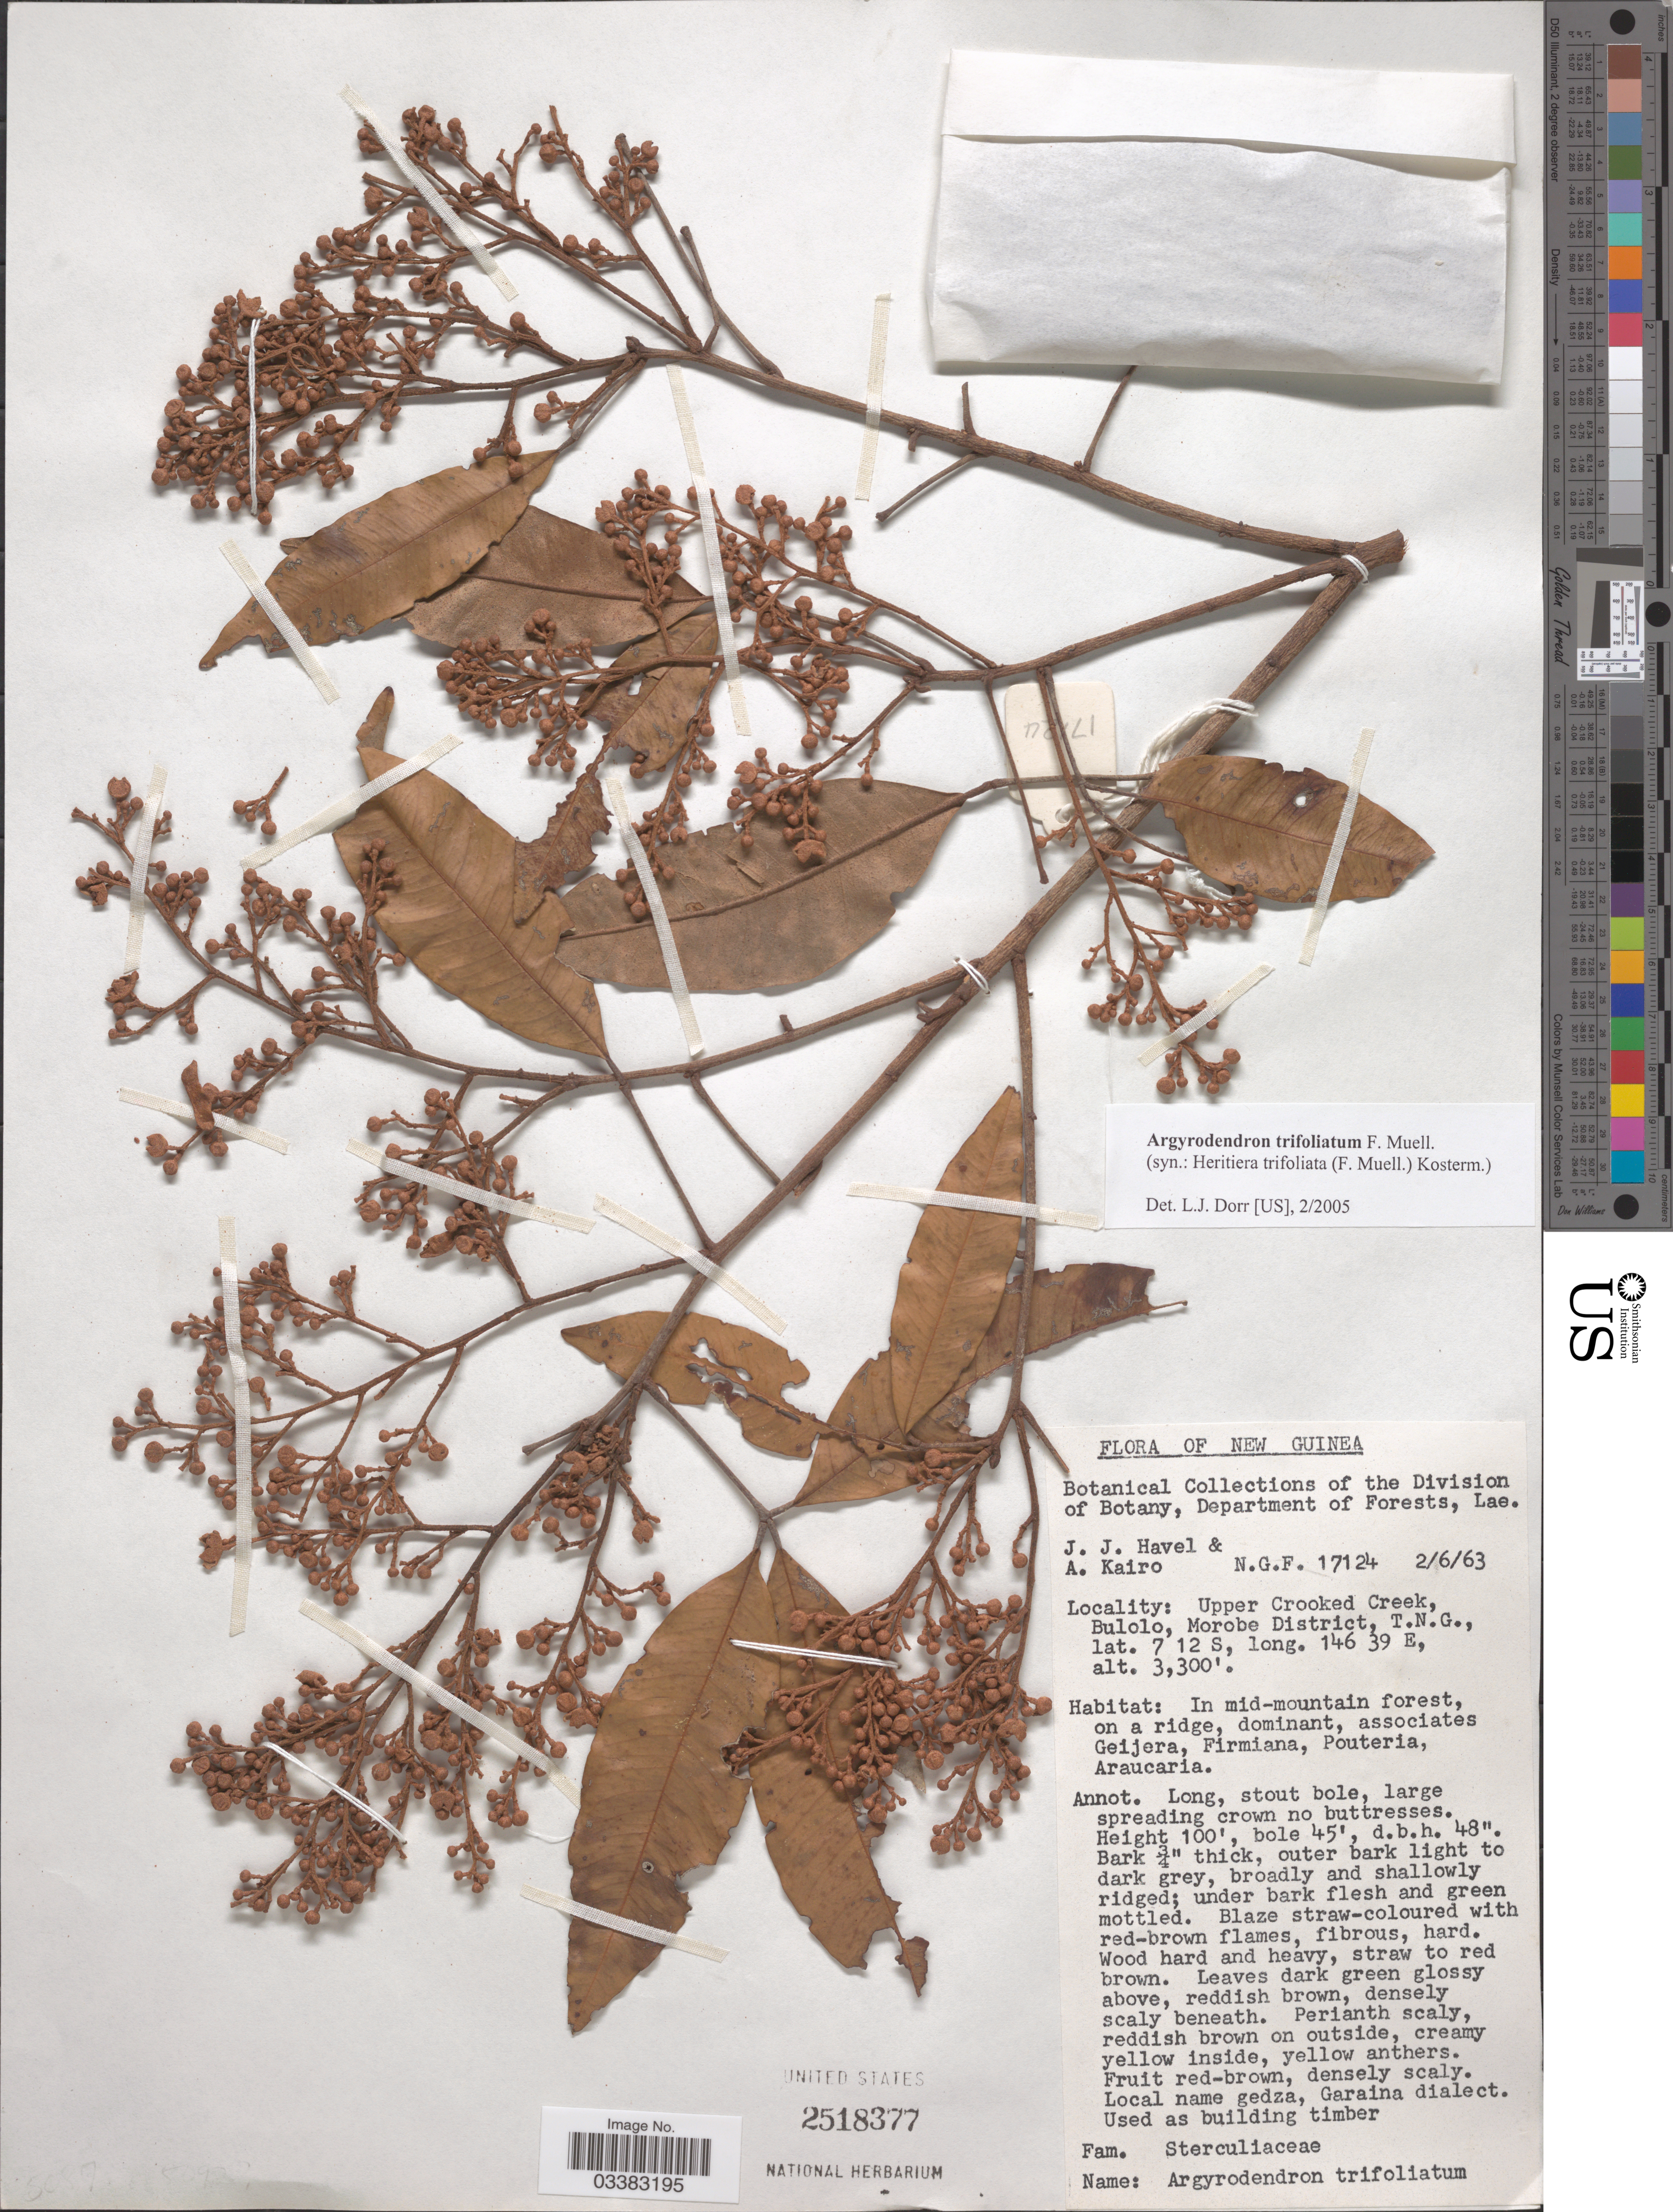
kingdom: Plantae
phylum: Tracheophyta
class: Magnoliopsida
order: Malvales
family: Malvaceae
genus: Argyrodendron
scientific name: Argyrodendron trifoliolatum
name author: F. Muell.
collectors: J. Havel & A. Kairo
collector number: N.G.F. 17124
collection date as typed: Transcribed d/m/y: 2/6/63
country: Papua New Guinea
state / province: Morobe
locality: New Guinea. Upper Crooked Creek, Bulolo, Morobe District, T.N.G.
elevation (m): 1006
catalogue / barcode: US 2518377